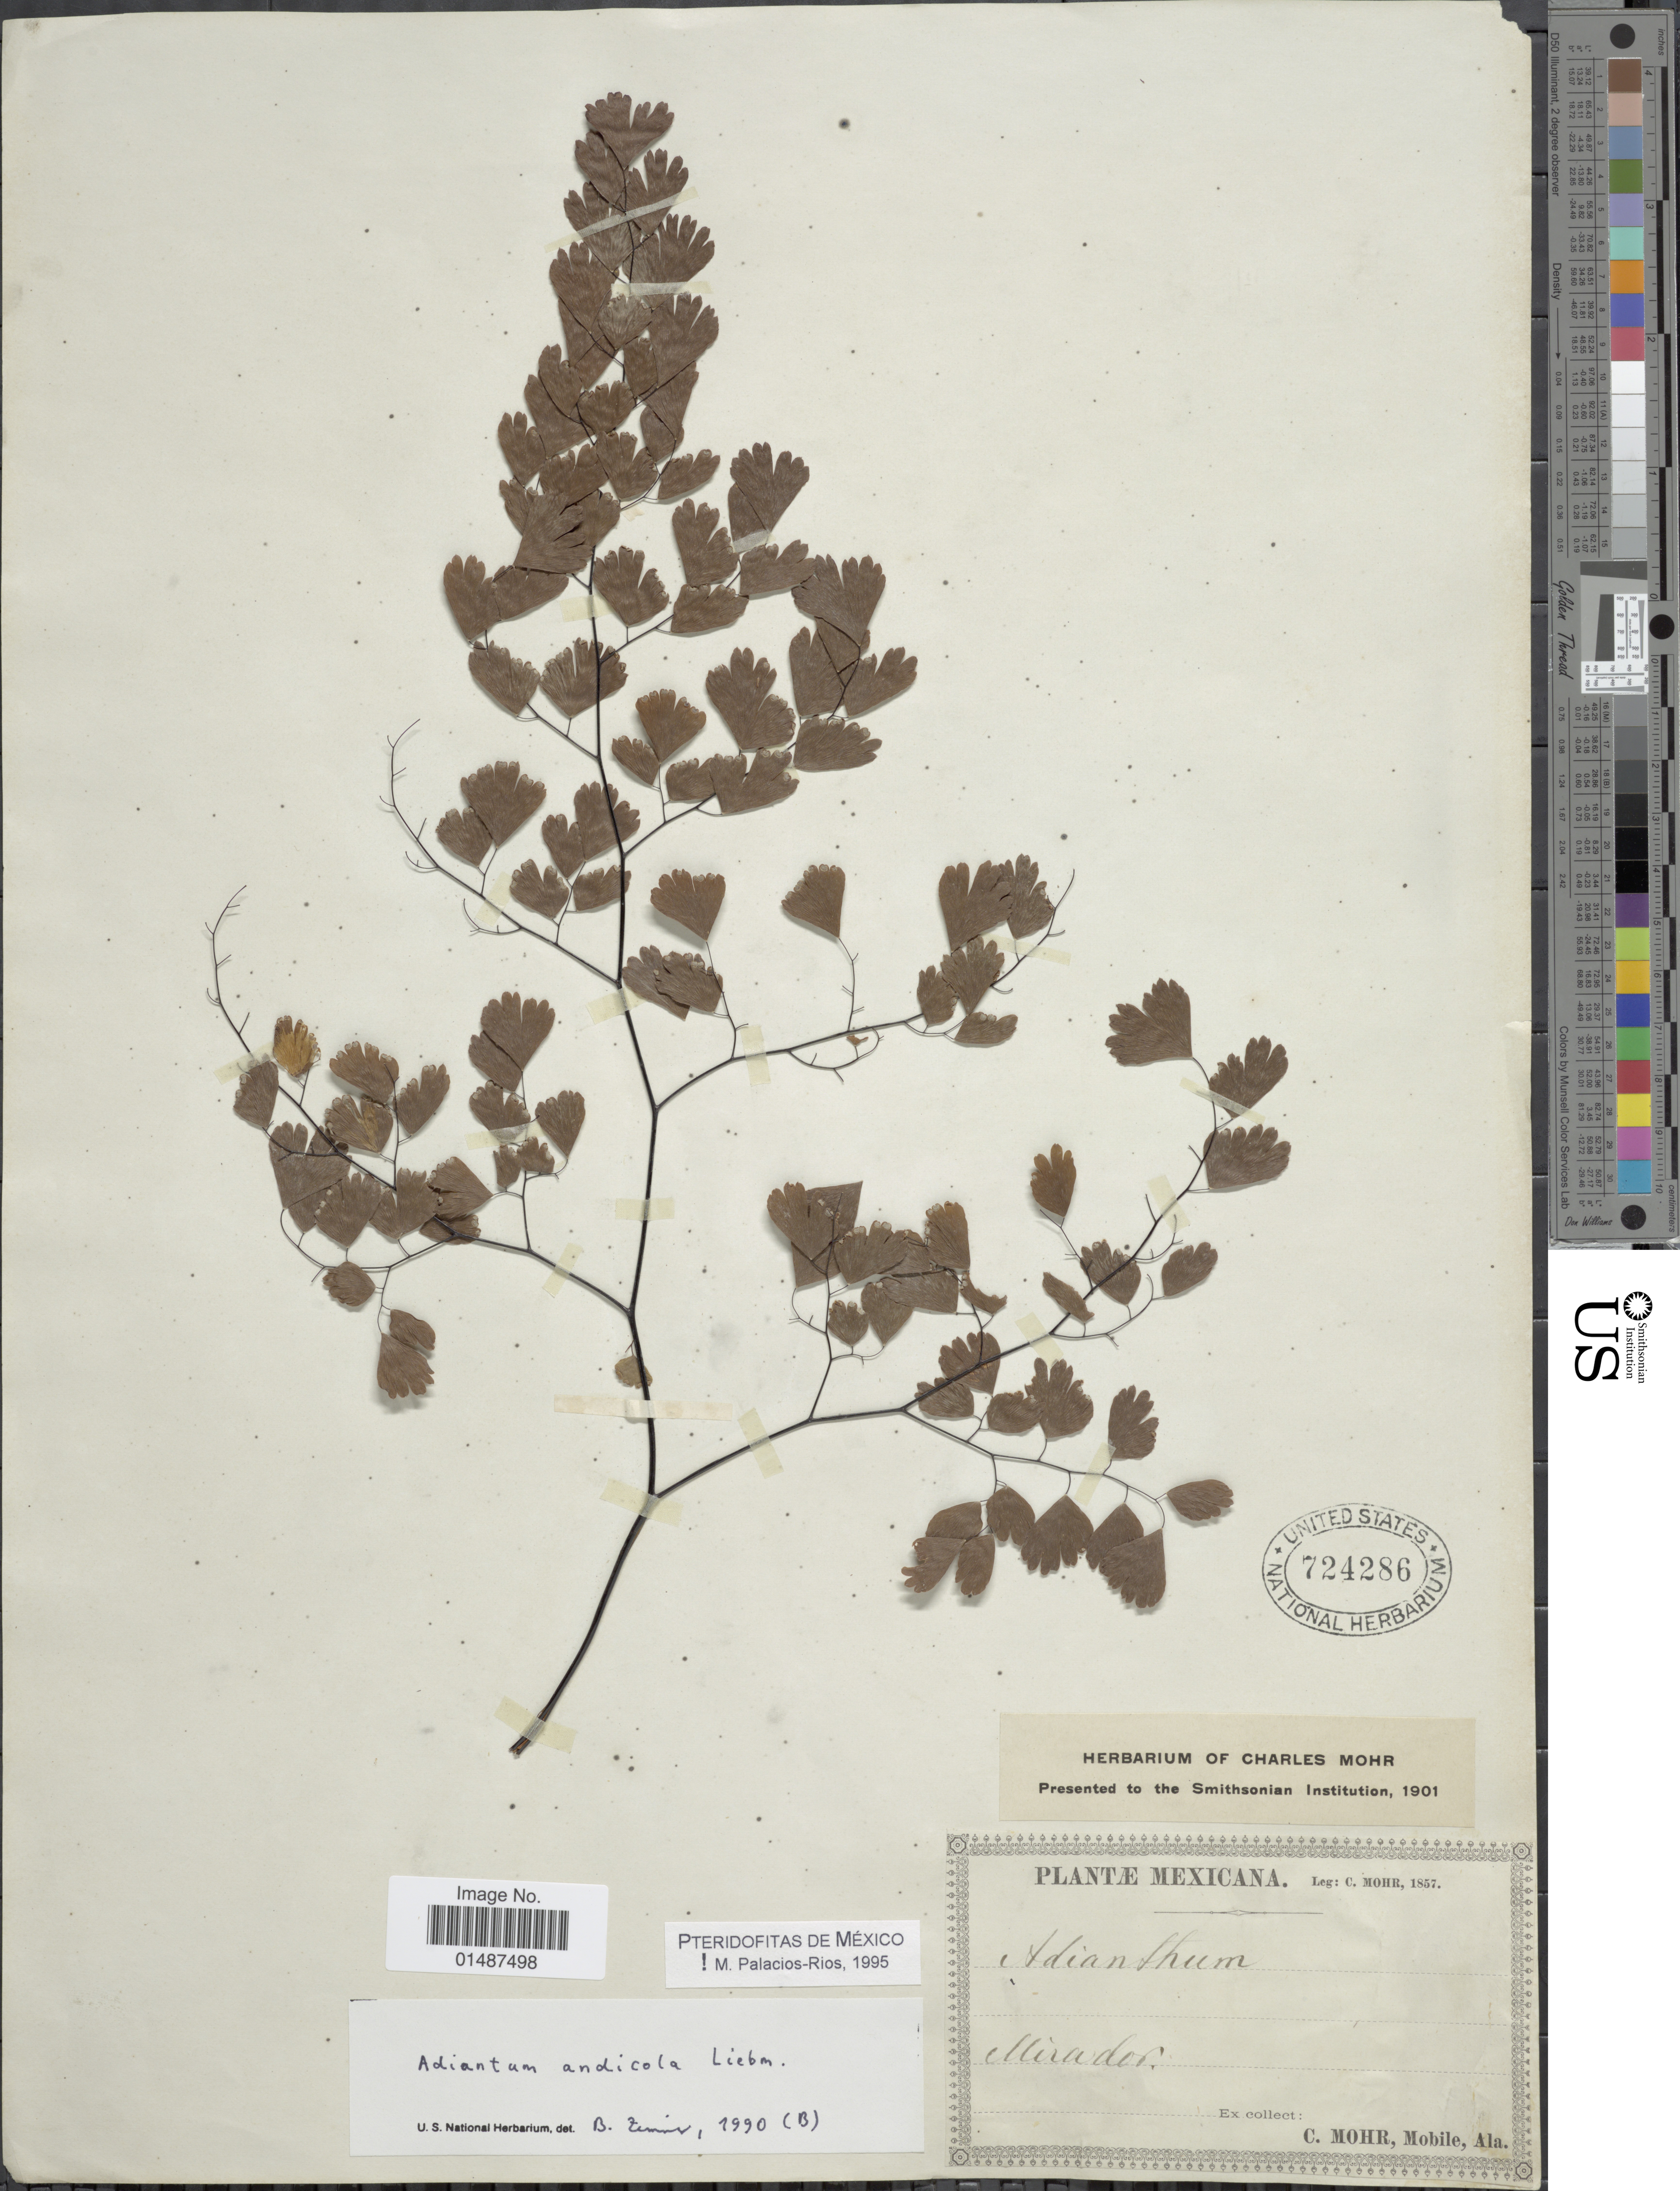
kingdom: Plantae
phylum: Tracheophyta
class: Polypodiopsida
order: Polypodiales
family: Pteridaceae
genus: Adiantum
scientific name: Adiantum andicola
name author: Liebm.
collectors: C. T. Mohr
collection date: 1857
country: Mexico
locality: Mirador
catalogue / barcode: US 724286